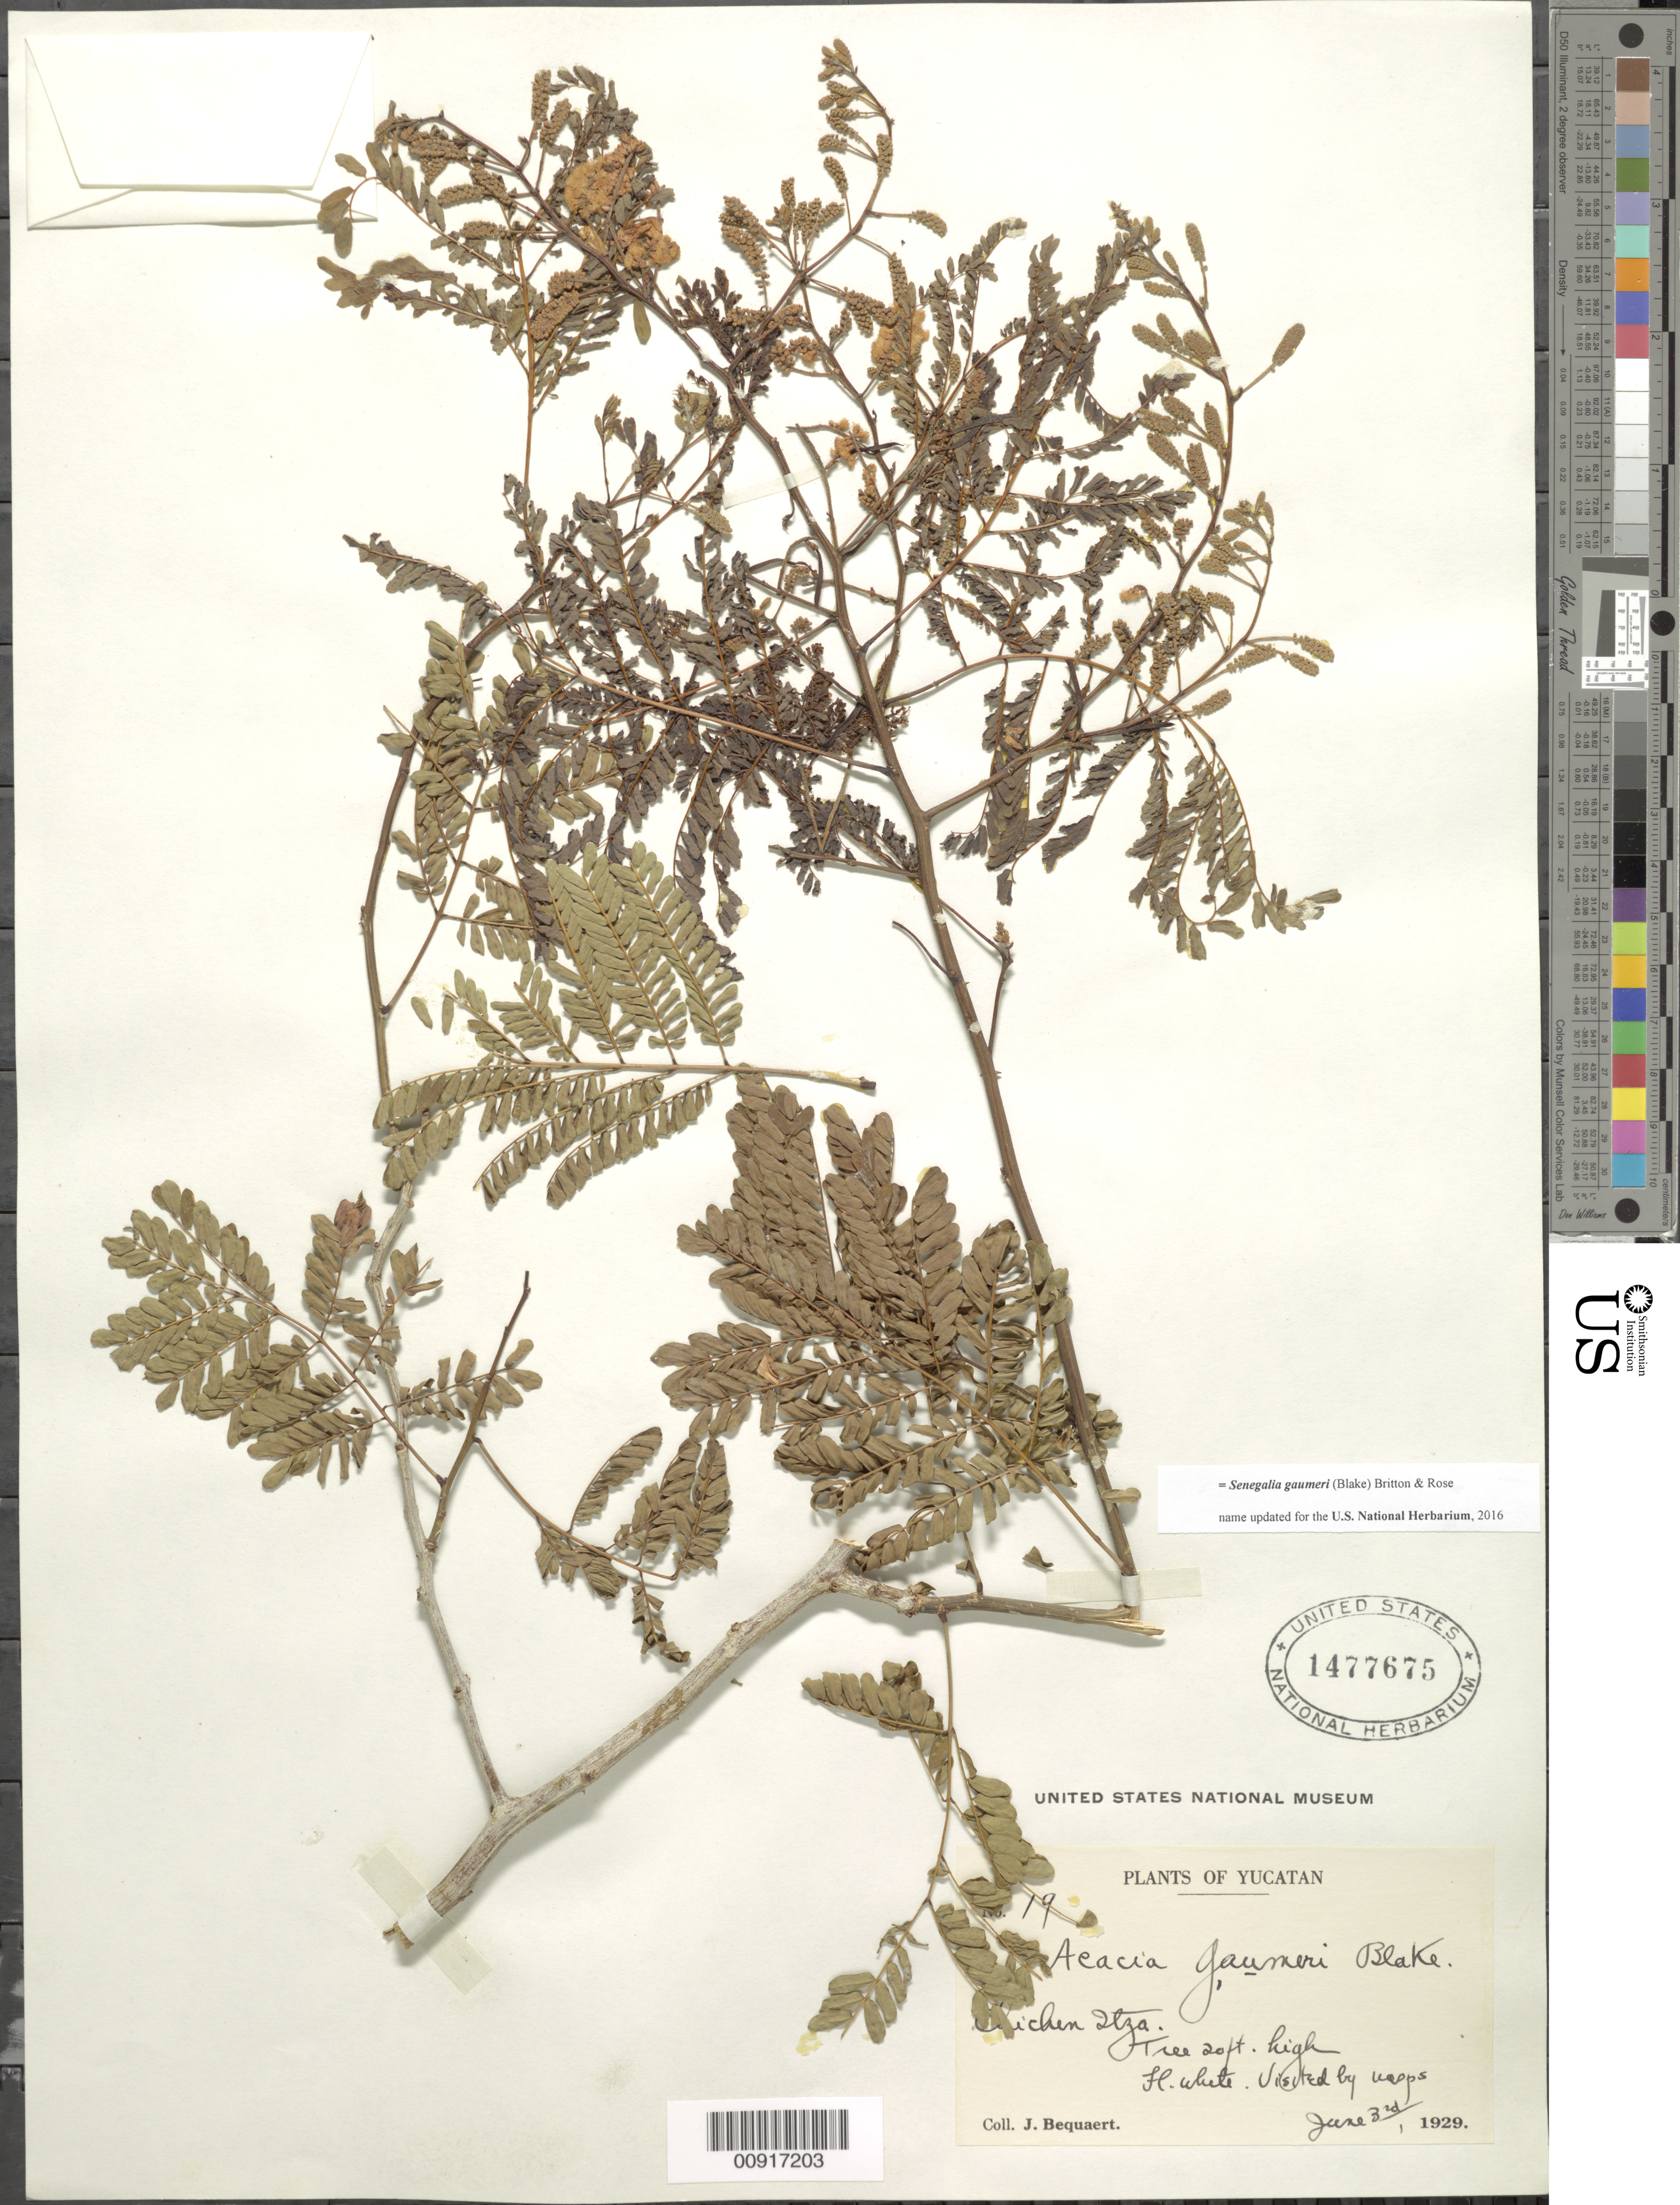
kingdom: Plantae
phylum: Tracheophyta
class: Magnoliopsida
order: Fabales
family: Fabaceae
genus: Senegalia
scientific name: Senegalia gaumeri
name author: (S.F. Blake) Britton & Rose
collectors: J. Bequaert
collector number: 19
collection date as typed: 03 Jun 1929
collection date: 1929-06-03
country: Mexico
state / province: Yucatán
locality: Chichen Itza.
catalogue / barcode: US 1477675